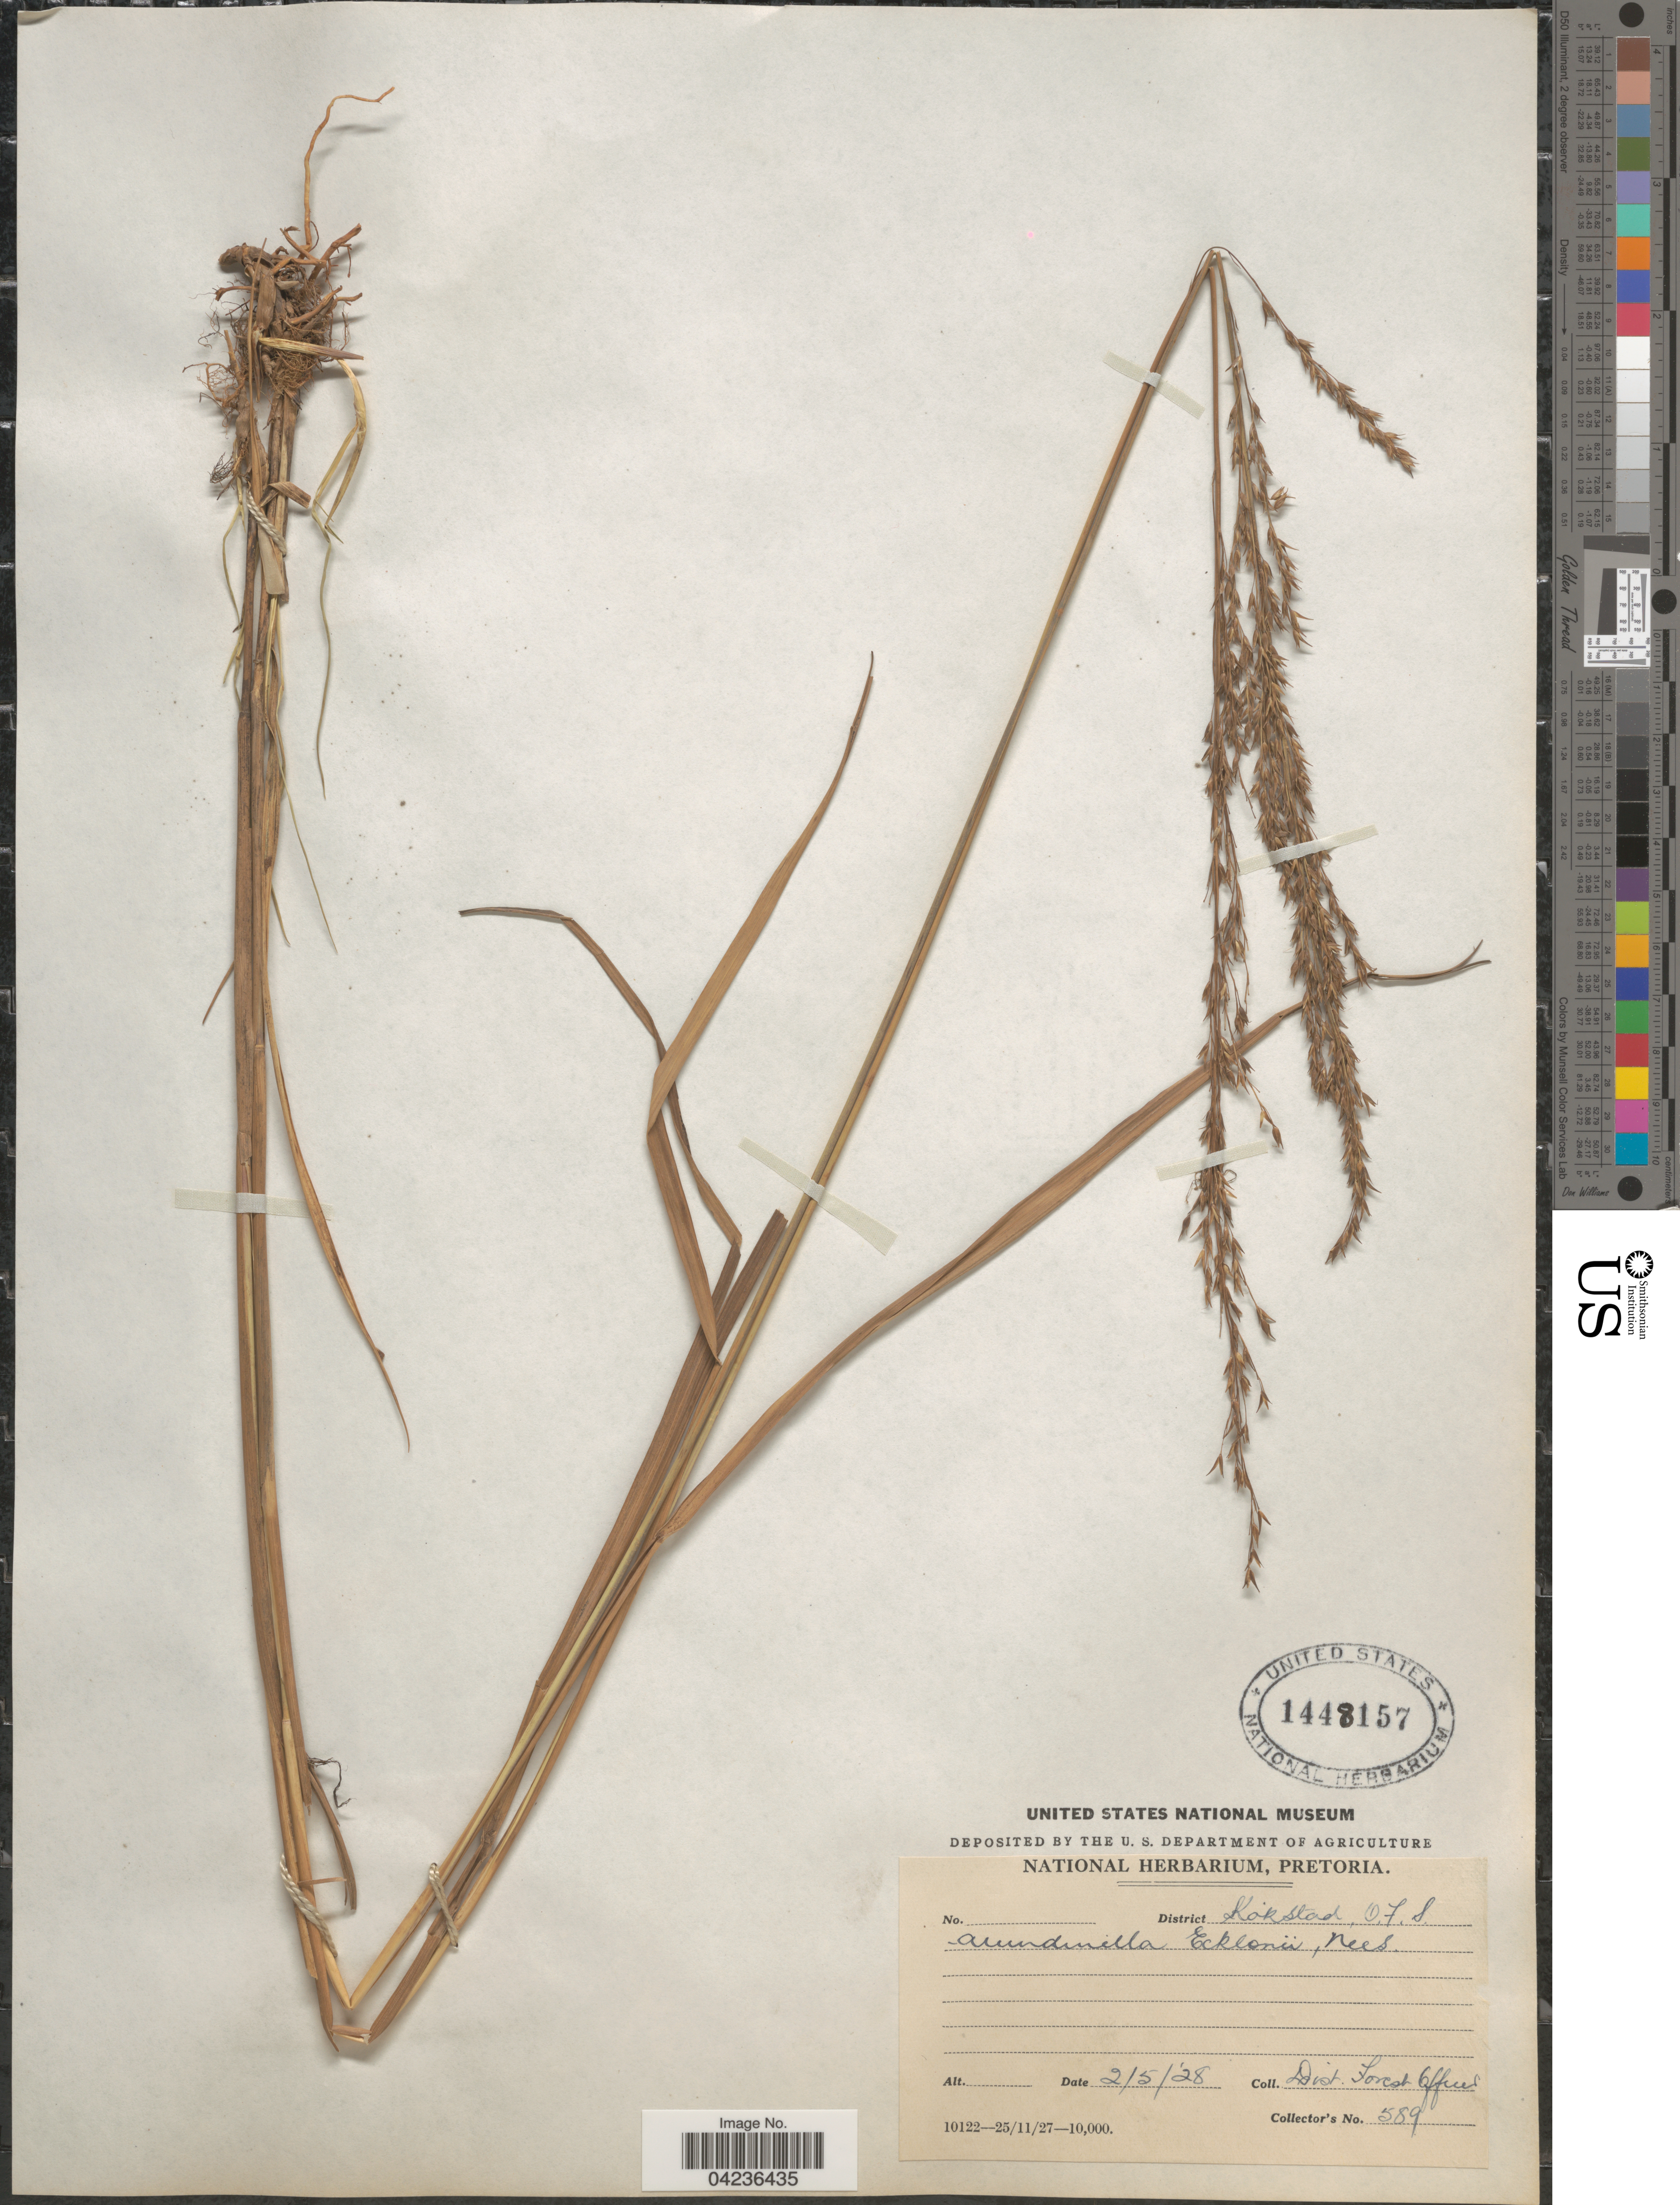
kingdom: Plantae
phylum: Tracheophyta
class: Liliopsida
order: Poales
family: Poaceae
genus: Arundinella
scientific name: Arundinella nepalensis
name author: Trin.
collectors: Nu Dist. Forest Officer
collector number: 589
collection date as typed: Transcribed d/m/y: 2/5/28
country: South Africa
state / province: Free State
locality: District Kokstad, O.F.S.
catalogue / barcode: US 1448157